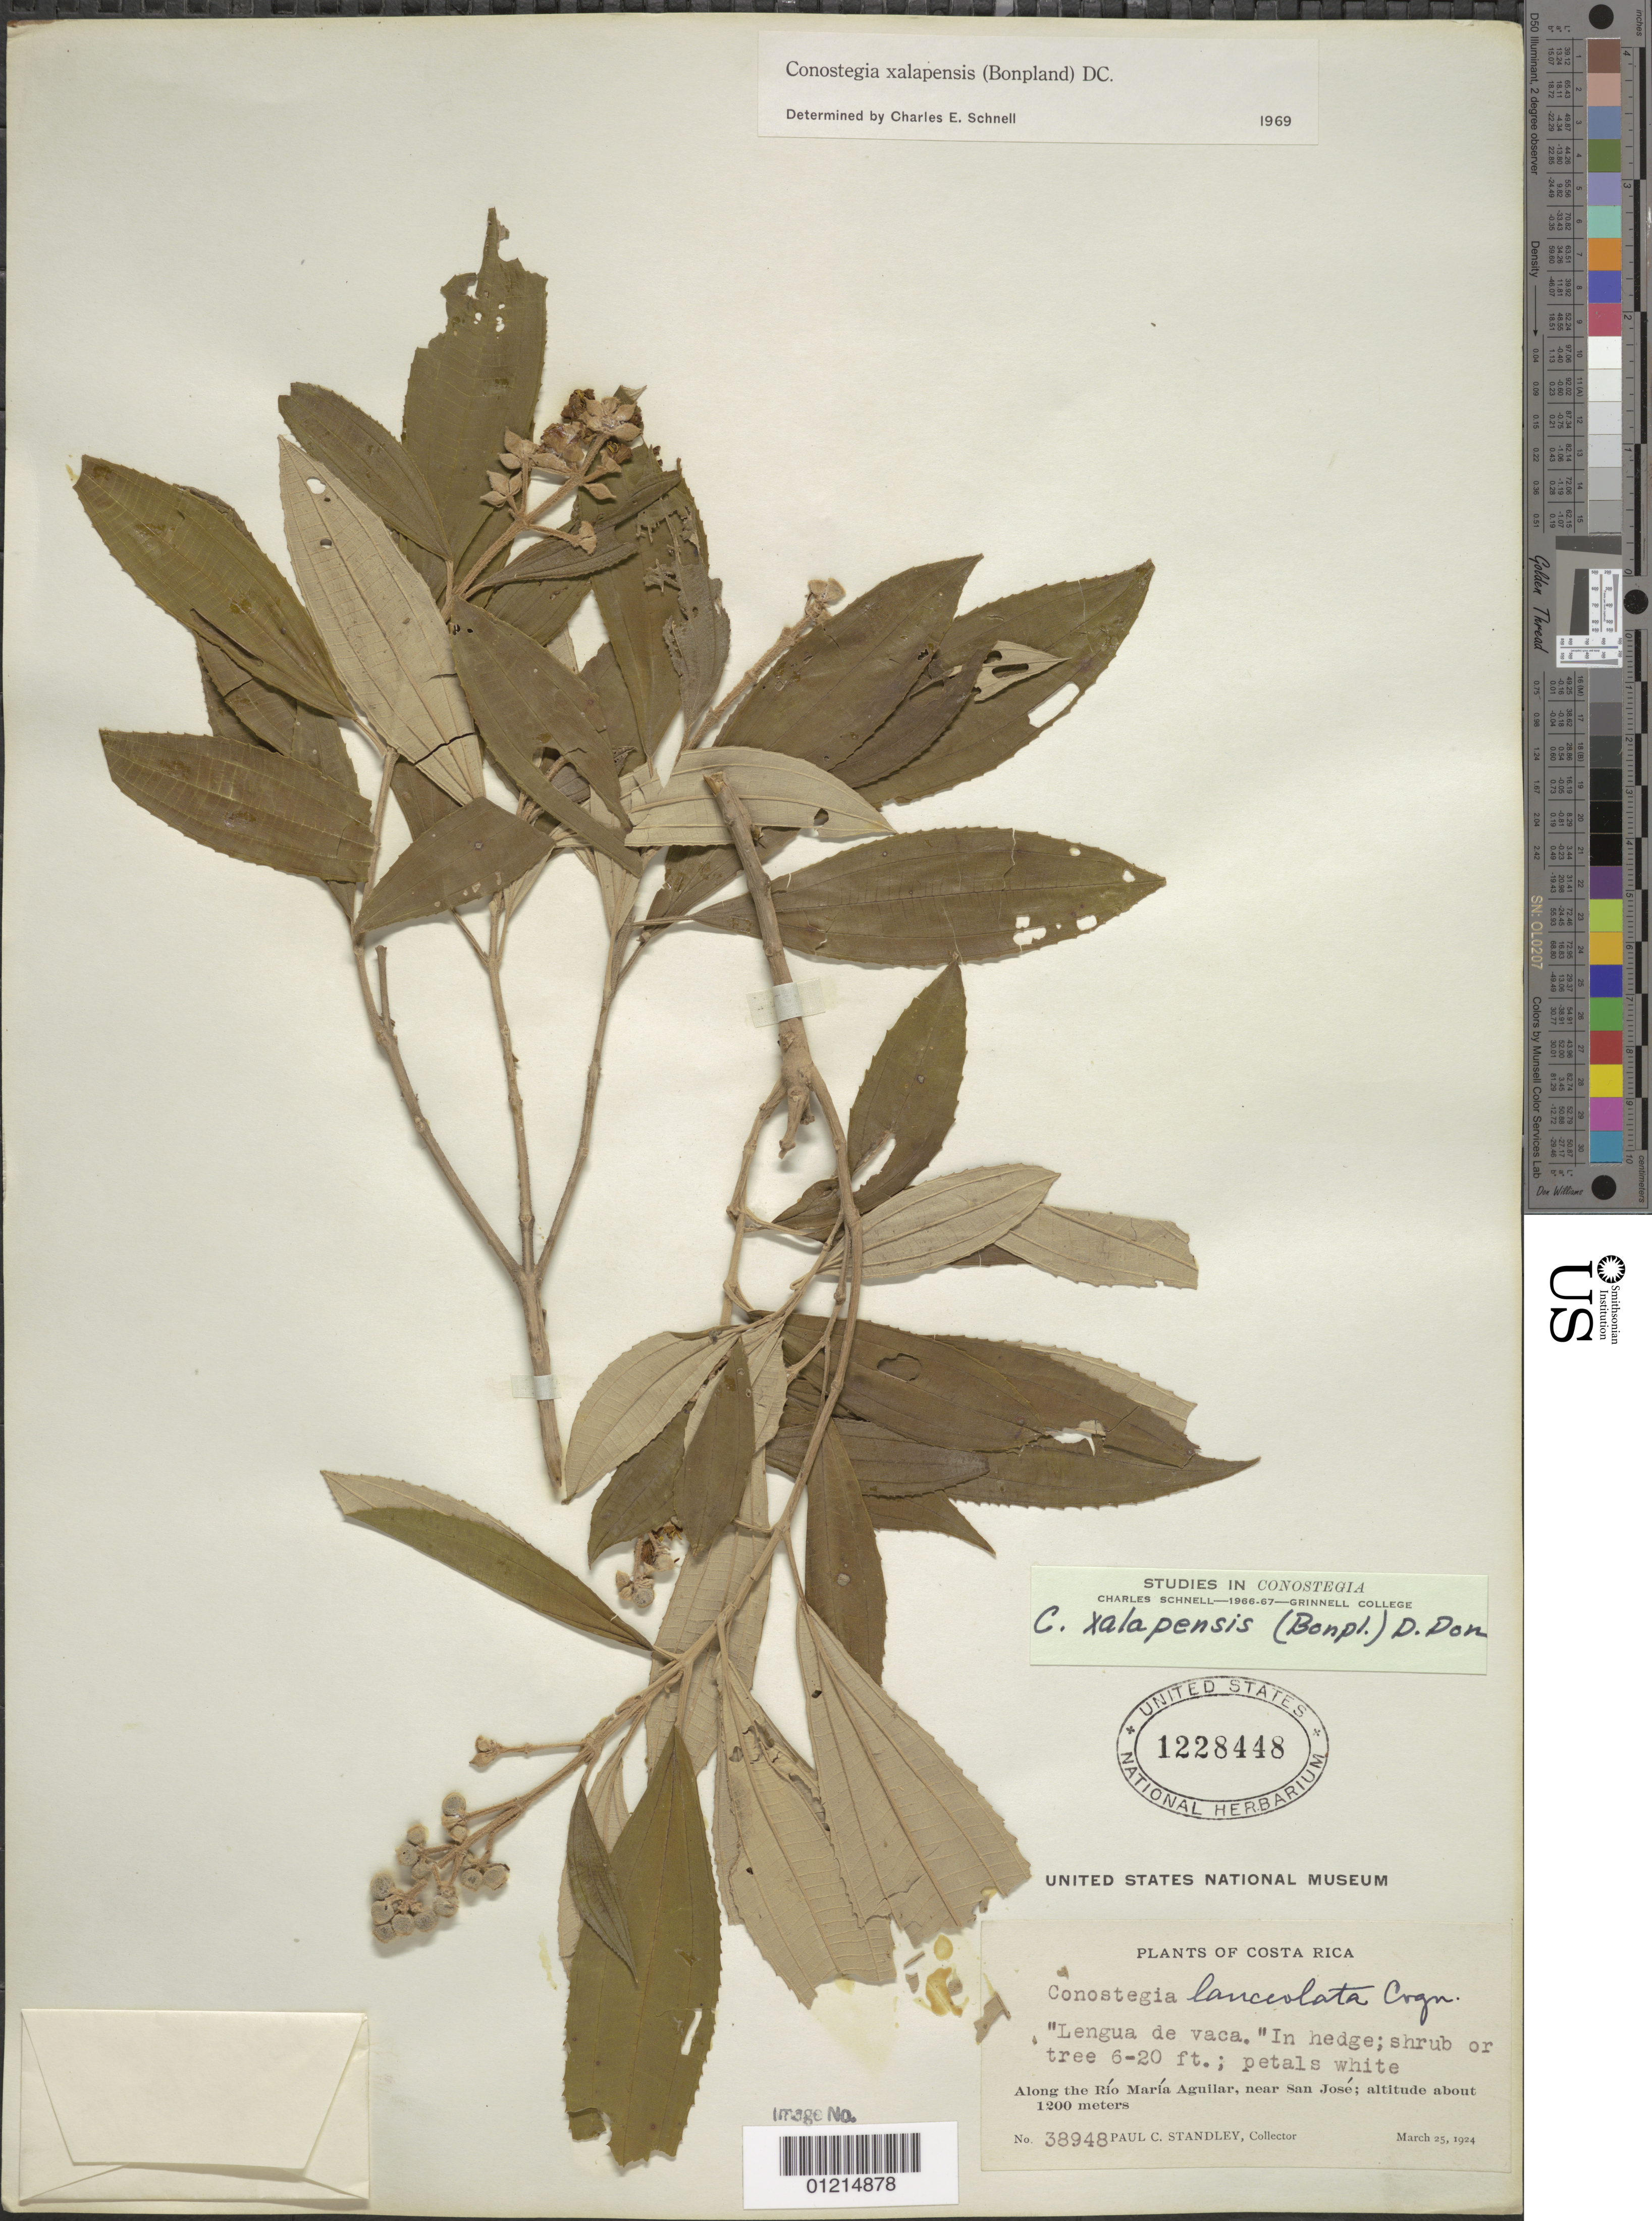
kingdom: Plantae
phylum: Tracheophyta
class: Magnoliopsida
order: Myrtales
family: Melastomataceae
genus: Conostegia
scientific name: Conostegia quadrangularis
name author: Schltdl. ex Steud.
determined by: Schnell, C. E.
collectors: P. C. Standley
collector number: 38948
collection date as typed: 25 Mar 1924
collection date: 1924-03-25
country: Costa Rica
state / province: San José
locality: Along the Río María Aguilar, near San José.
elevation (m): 1200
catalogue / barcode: US 1228448